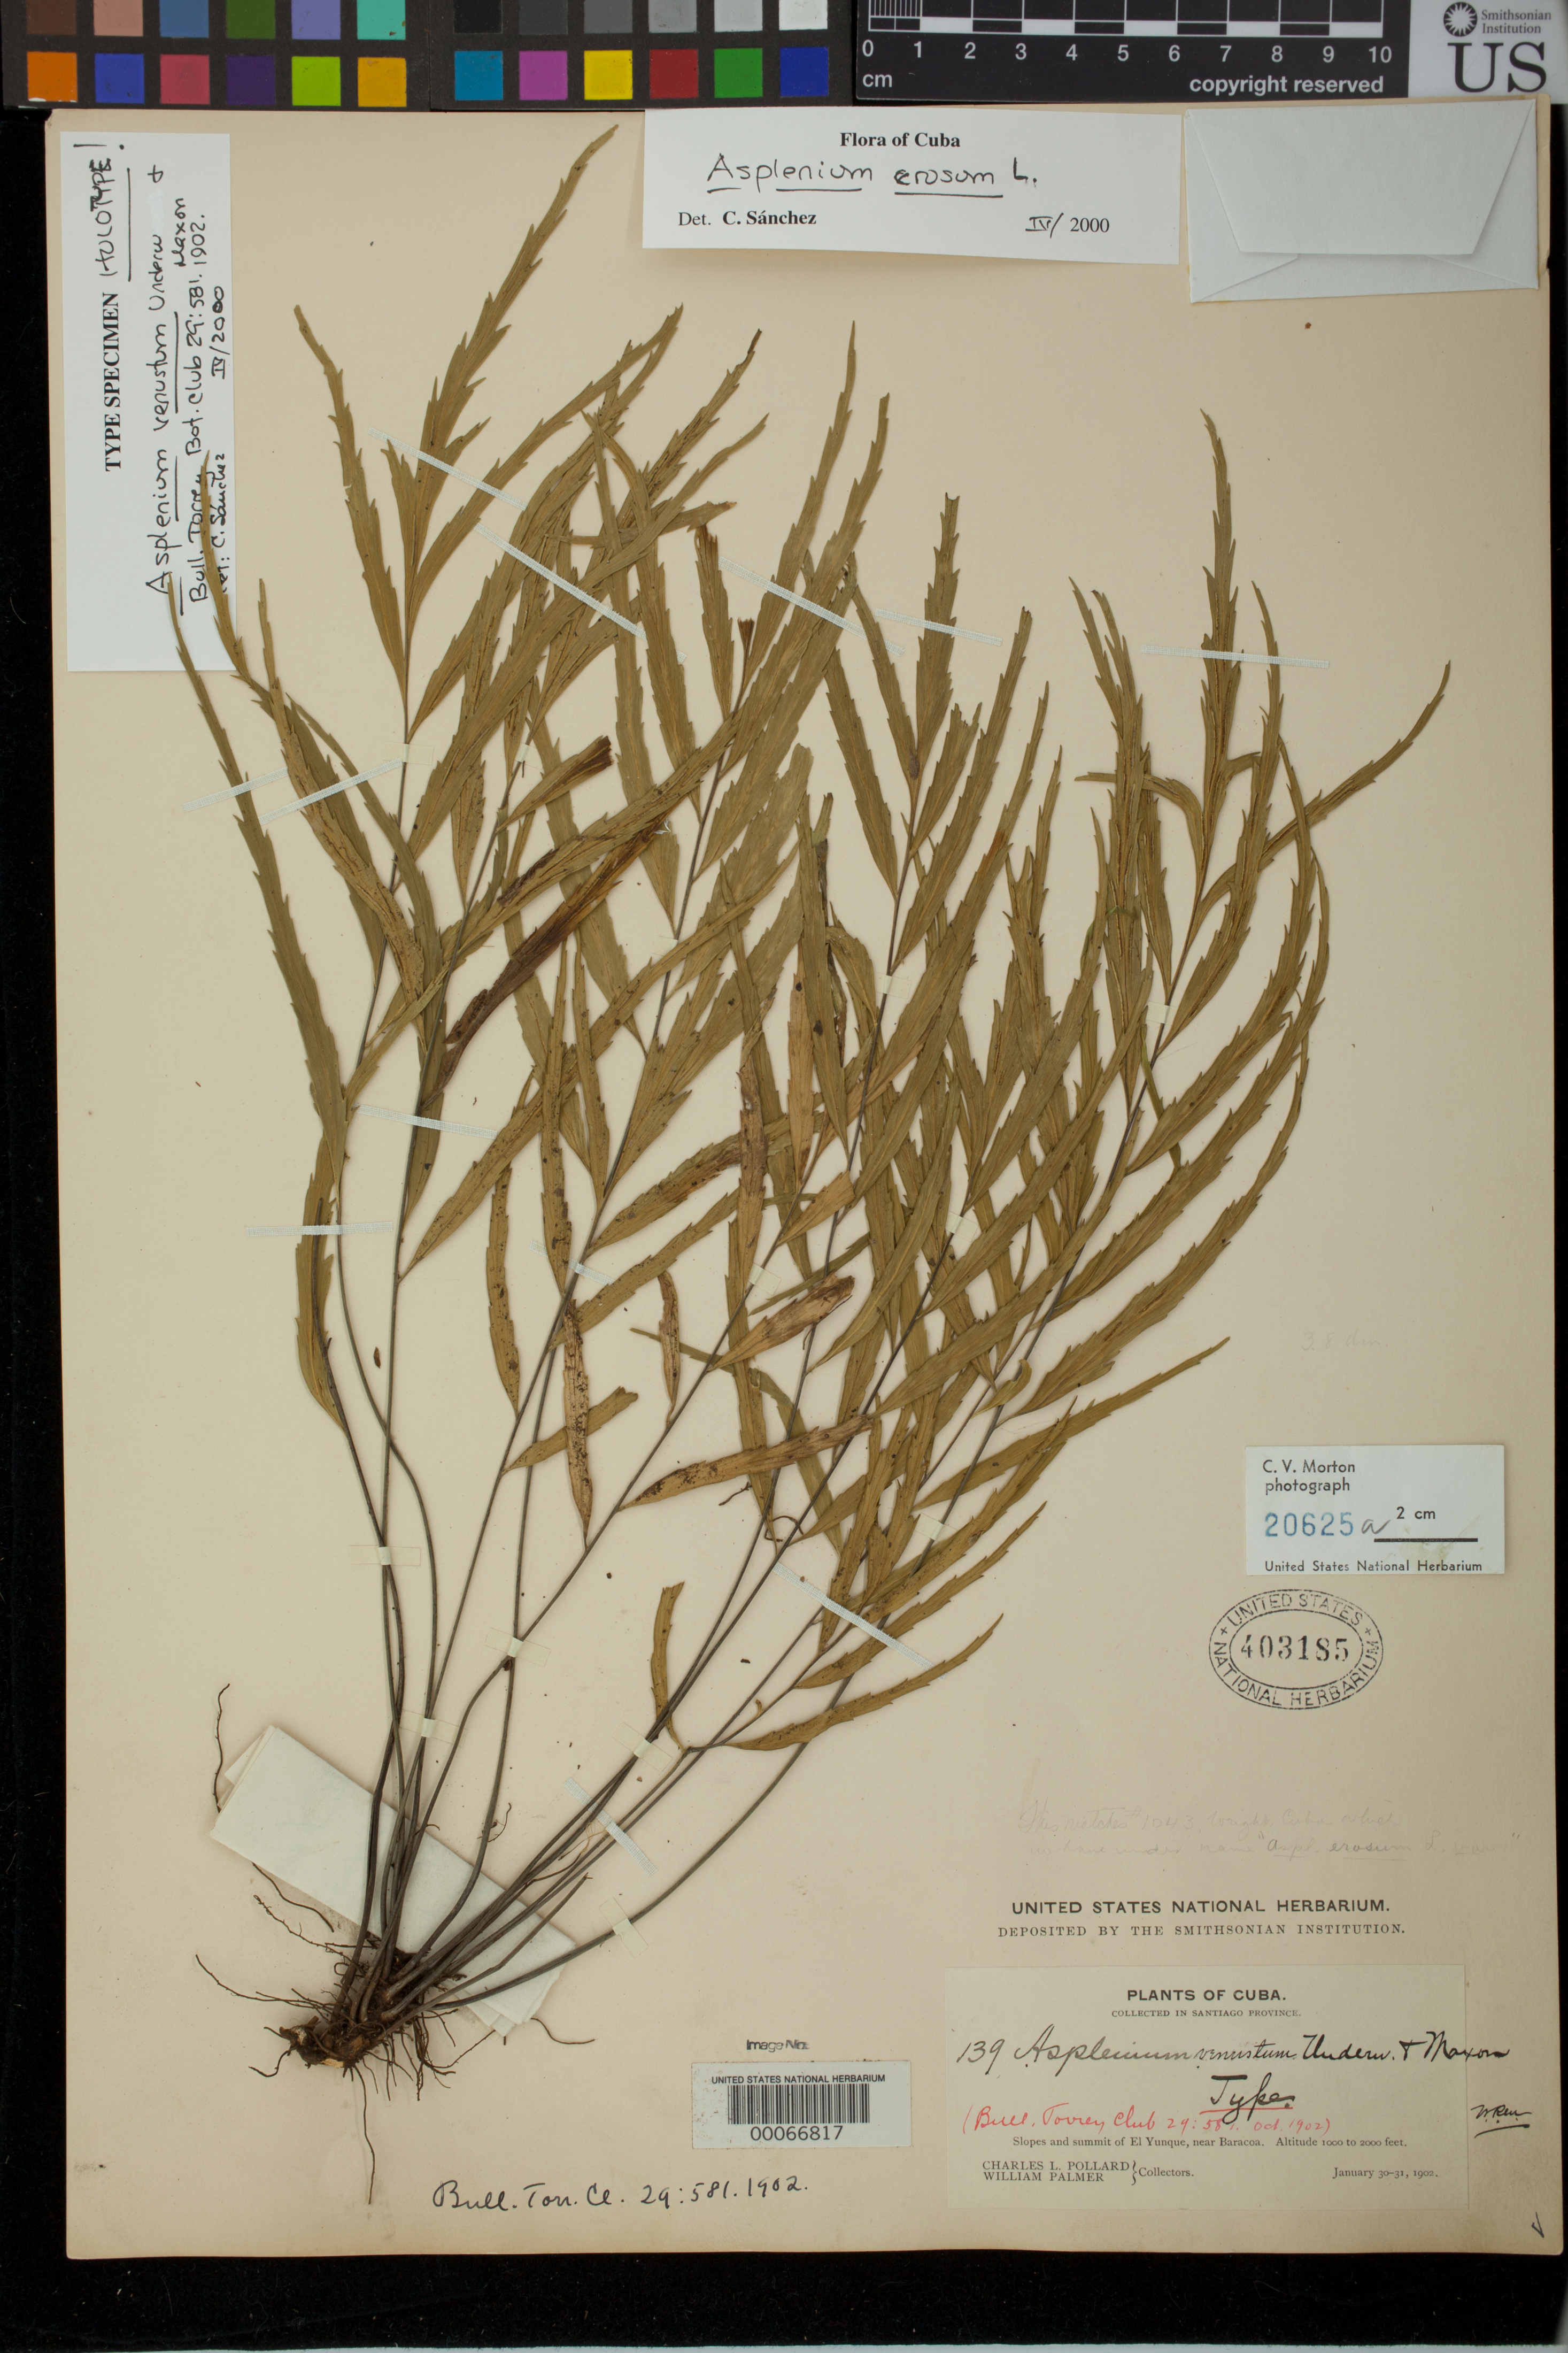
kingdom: Plantae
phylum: Tracheophyta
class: Polypodiopsida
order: Polypodiales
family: Aspleniaceae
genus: Asplenium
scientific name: Asplenium venustum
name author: Underw. & Maxon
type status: Holotype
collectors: C. L. Pollard & W. Palmer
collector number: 139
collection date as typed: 30 Jan 1902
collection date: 1902-01-30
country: Cuba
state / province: Santiago de Cuba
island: Greater Antilles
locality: Slopes & summit of El Yunque, near Baracoa.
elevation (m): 305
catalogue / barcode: US 403185